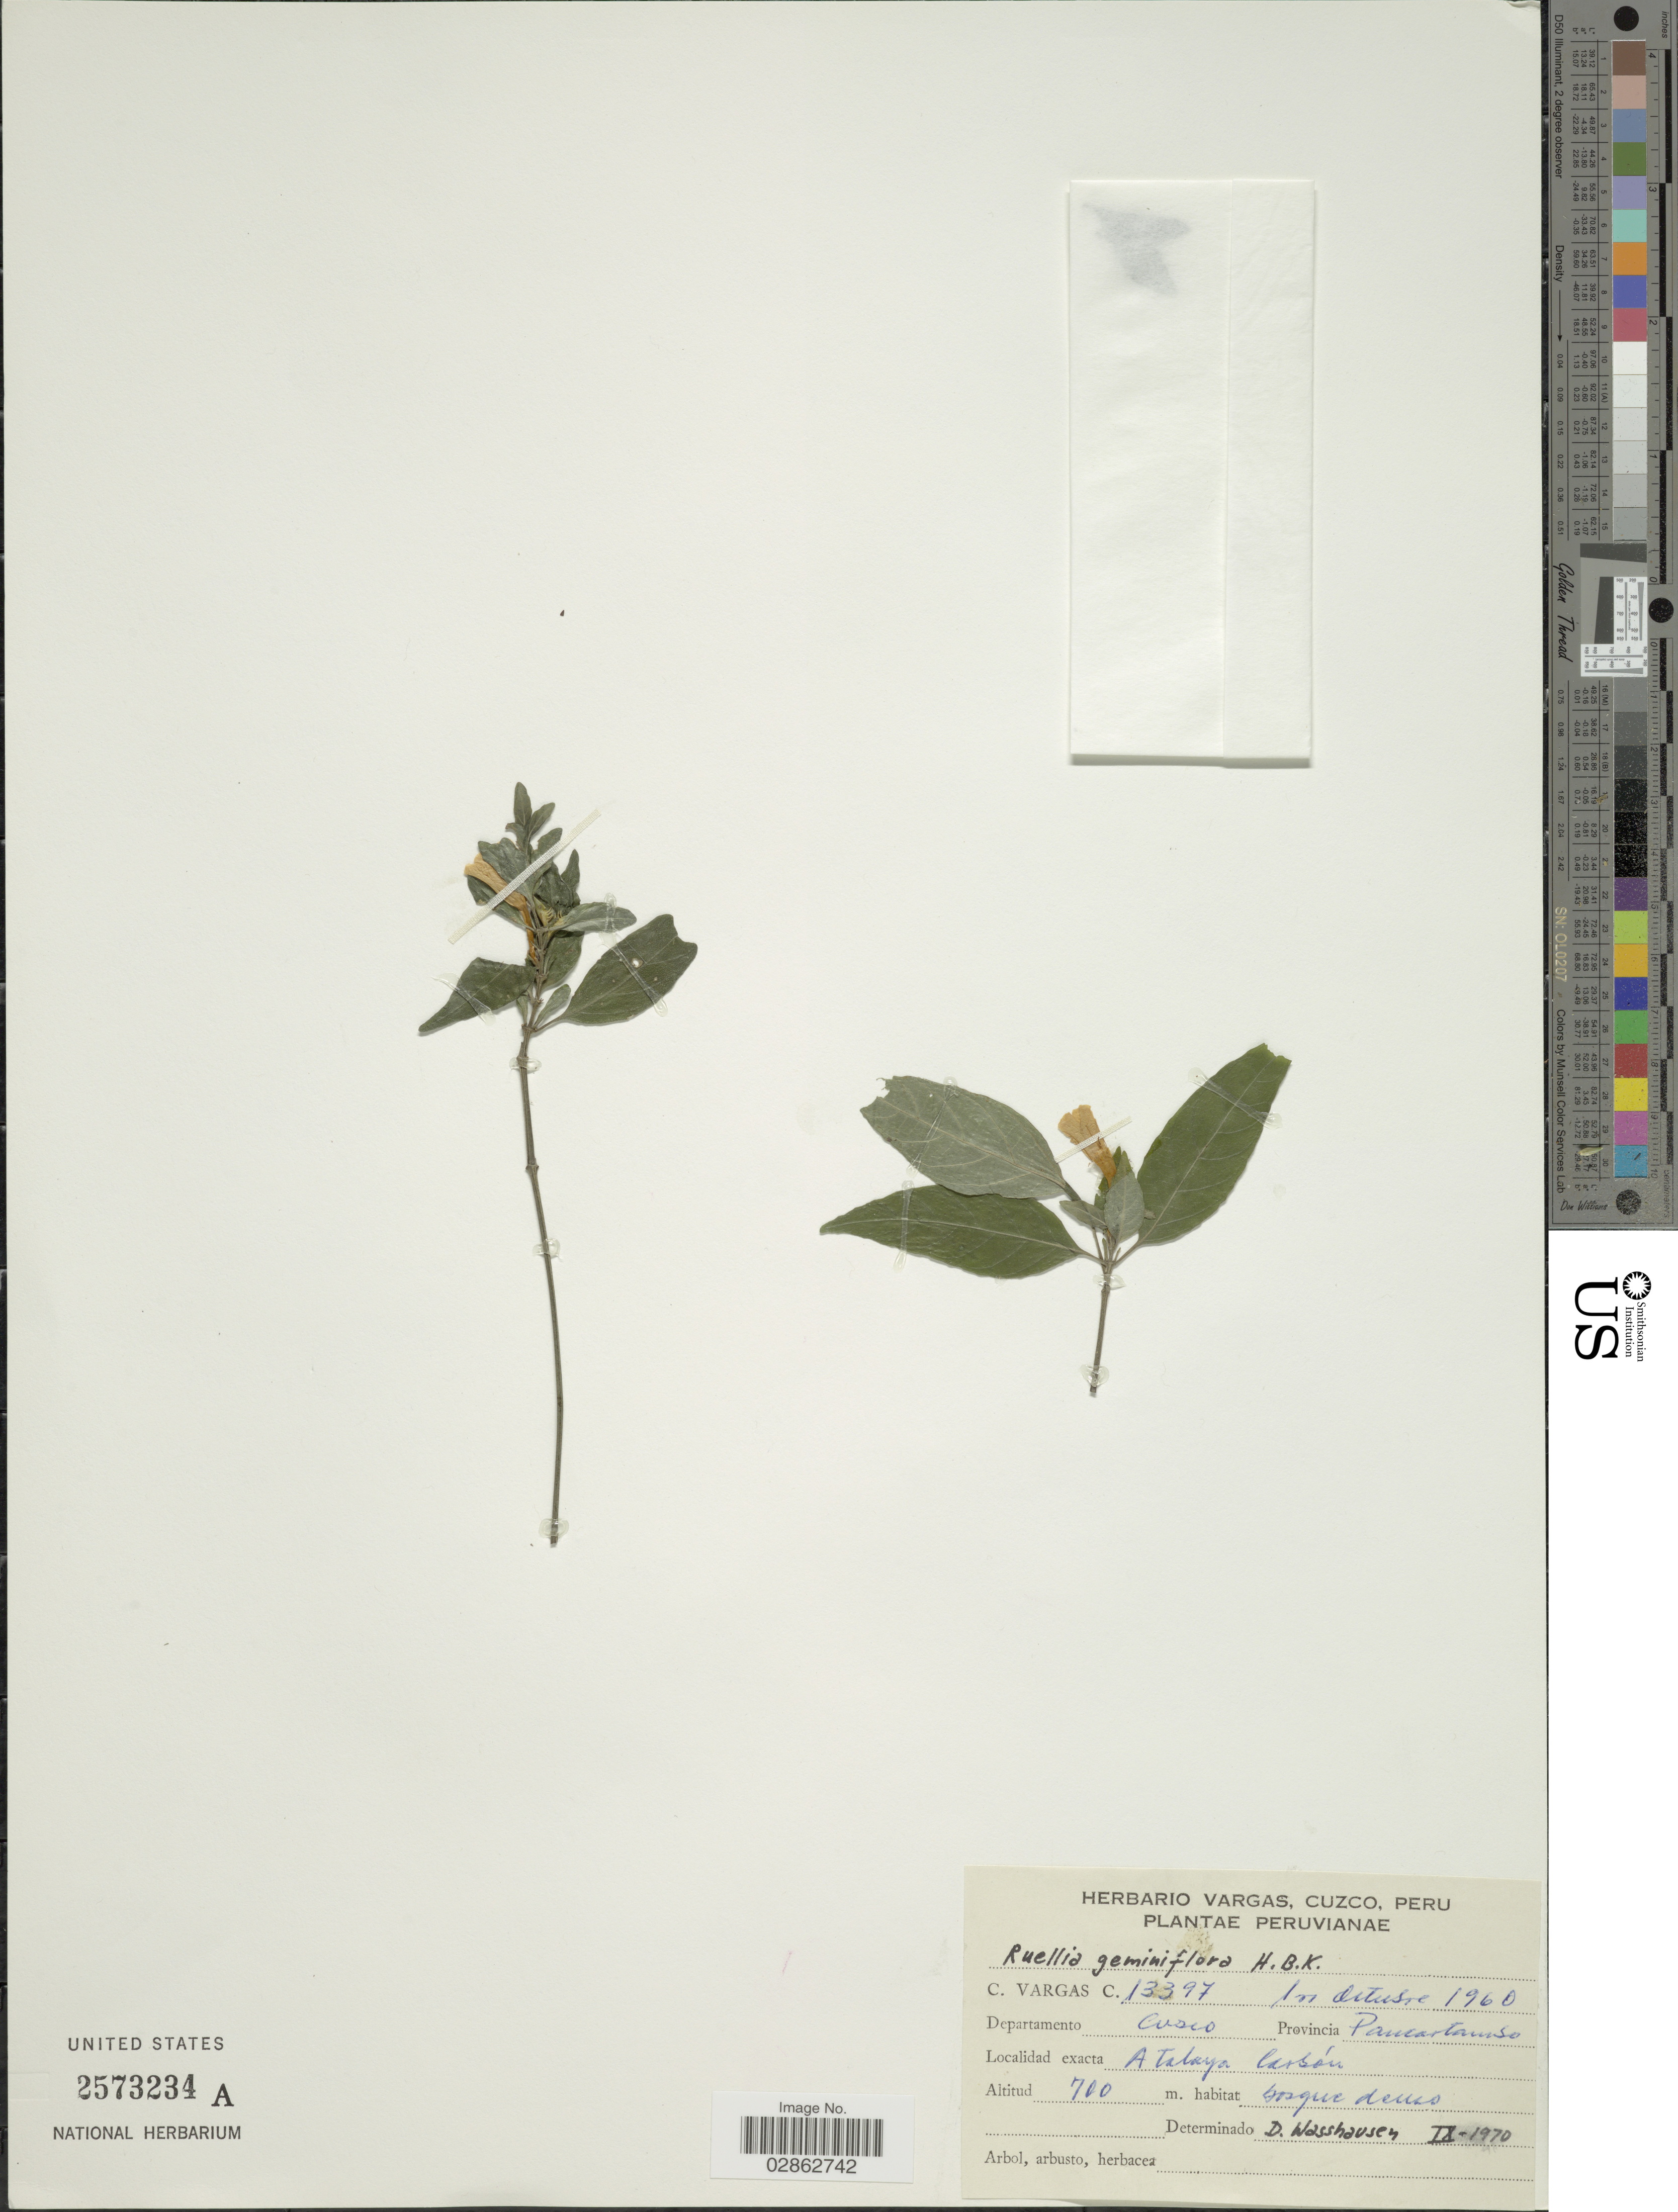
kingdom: Plantae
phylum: Tracheophyta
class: Magnoliopsida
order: Lamiales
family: Acanthaceae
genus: Ruellia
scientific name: Ruellia sp.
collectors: C. Vargas Calderón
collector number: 13397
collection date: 1960-10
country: Peru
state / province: Cusco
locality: Departamento Cuzco. Provincia Paucartambo. Atalaya Carbón.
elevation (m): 700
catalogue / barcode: US 2573234A